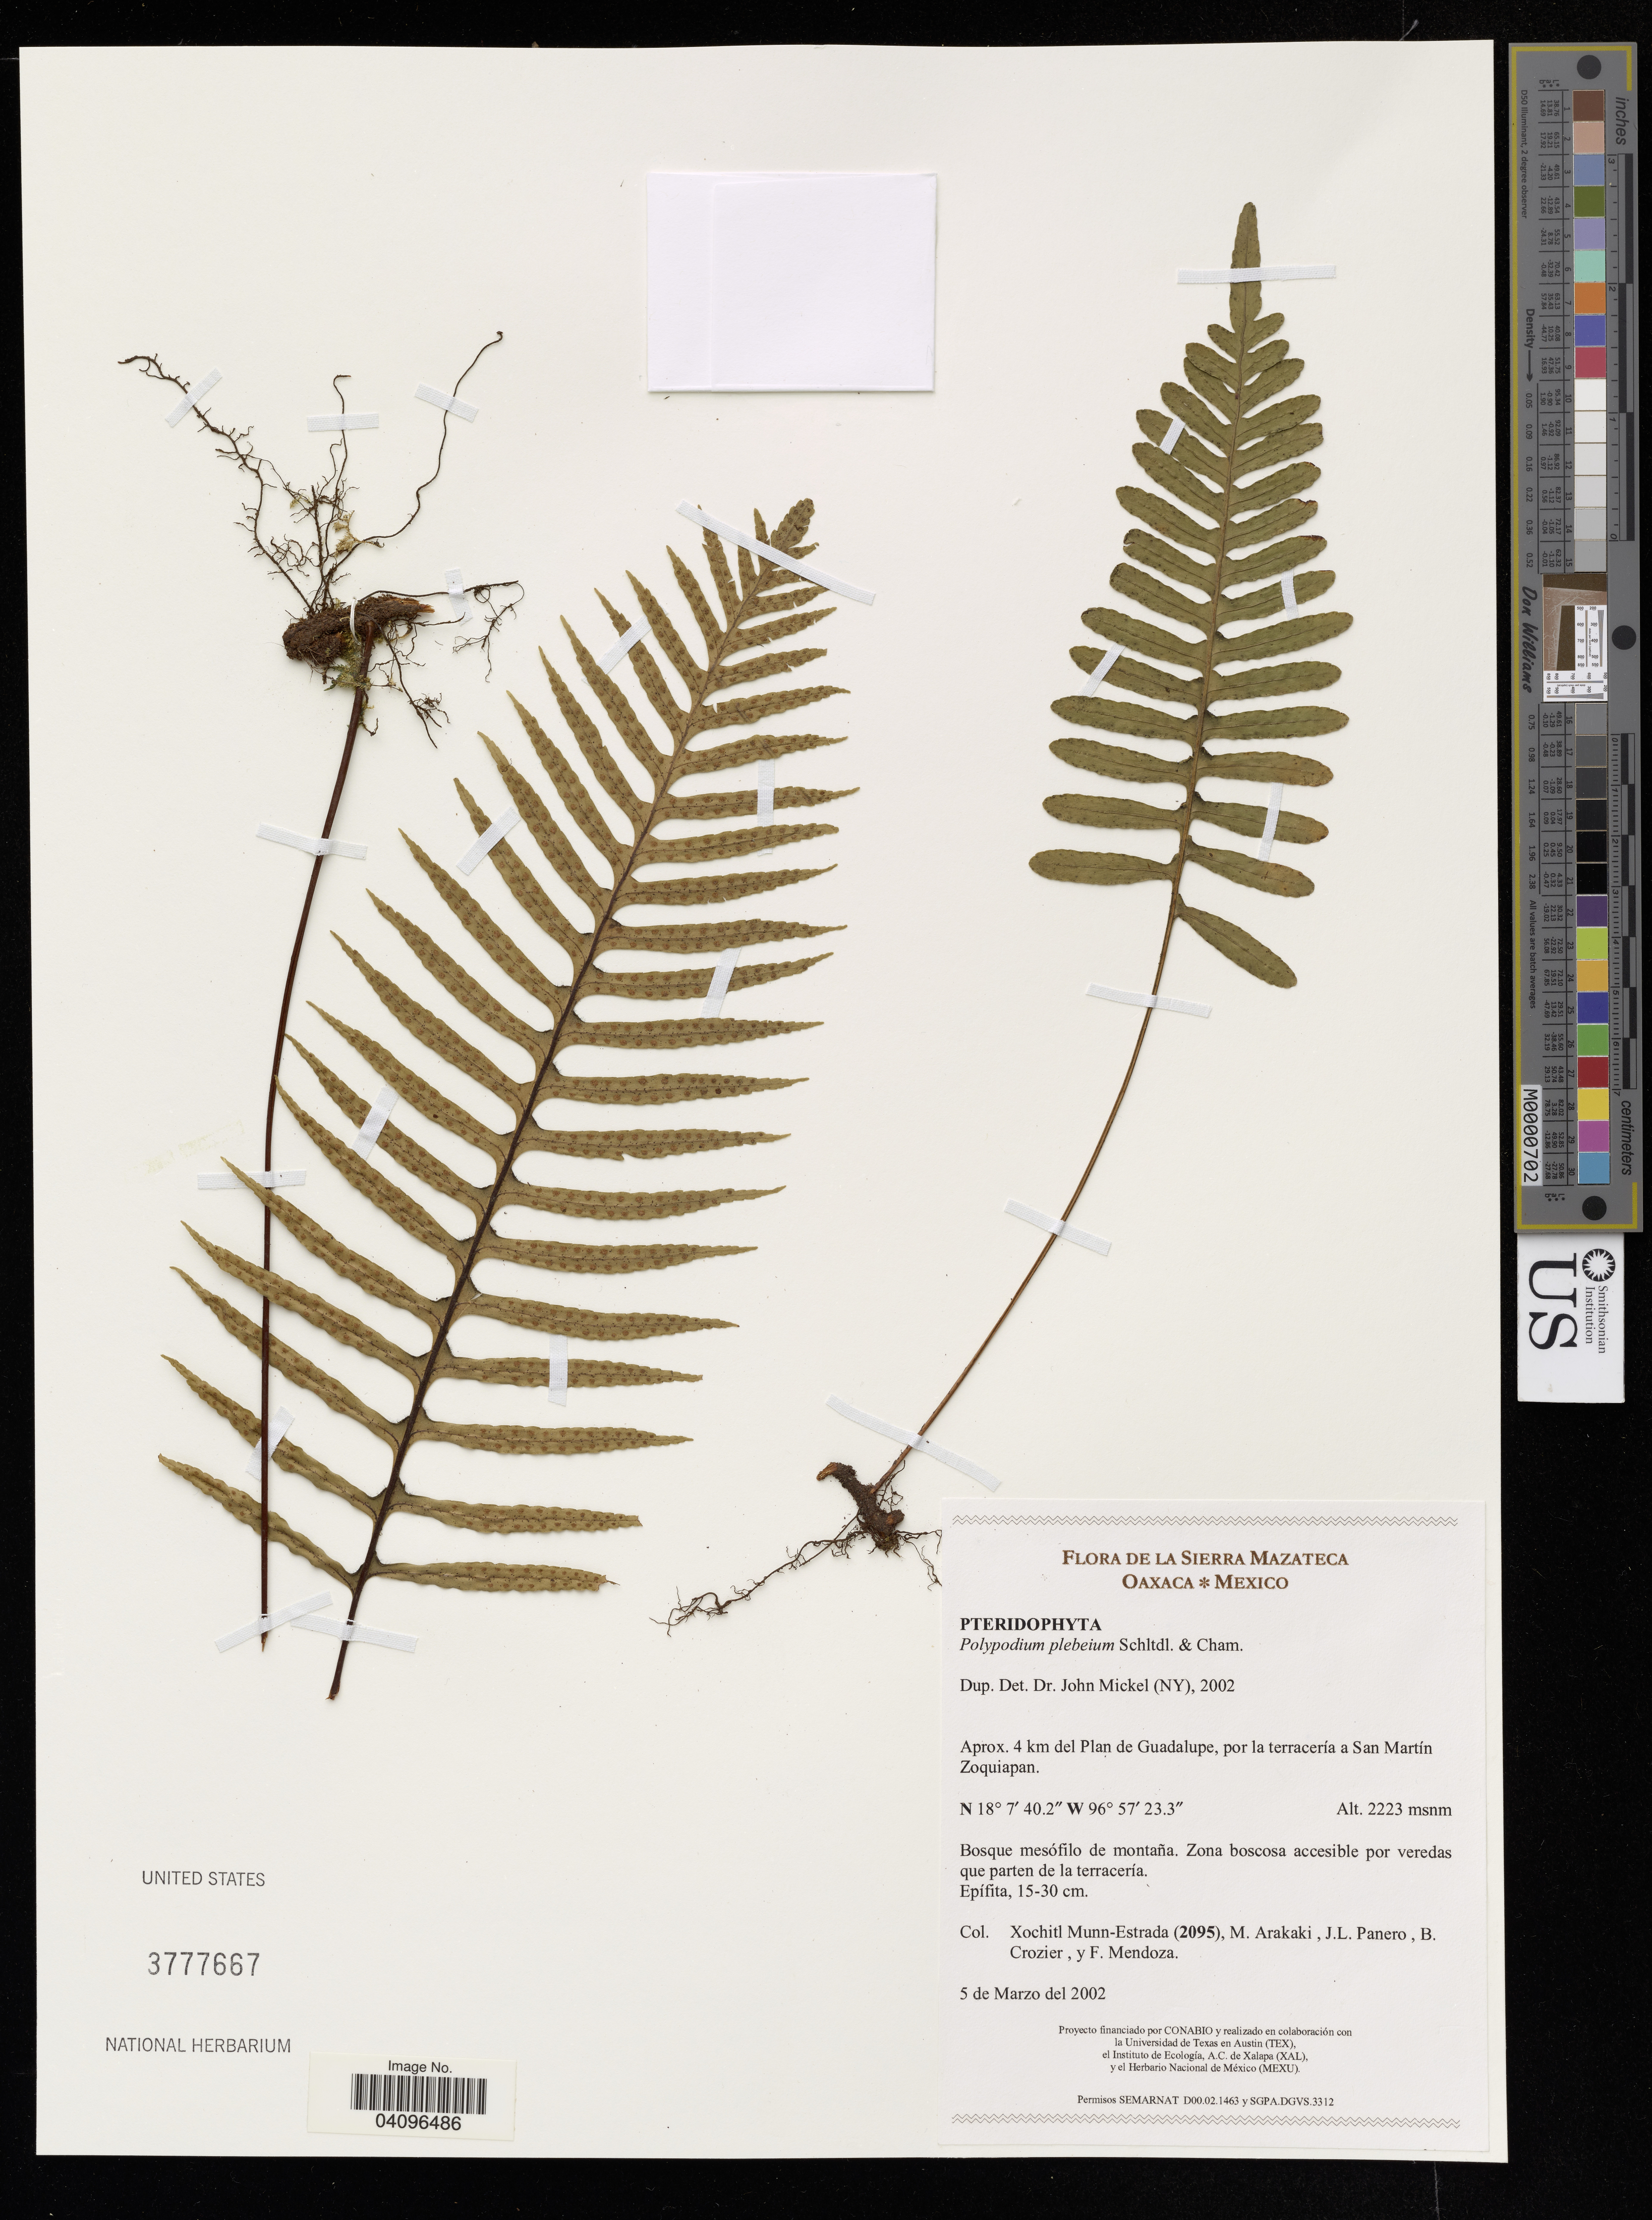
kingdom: Plantae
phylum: Tracheophyta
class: Polypodiopsida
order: Polypodiales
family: Polypodiaceae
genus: Polypodium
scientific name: Polypodium plebeium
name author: Schltdl. & Cham.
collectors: X. Munn-Estrada, M. Arakaki, J. L. Panero & B. Crozier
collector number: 2095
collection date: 2002-03-05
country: Mexico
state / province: Oaxaca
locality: Aprox. 4 km del Plan de Guadalupe, por la terracería a San Martín Zoquiapan.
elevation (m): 2223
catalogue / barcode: US 3777667